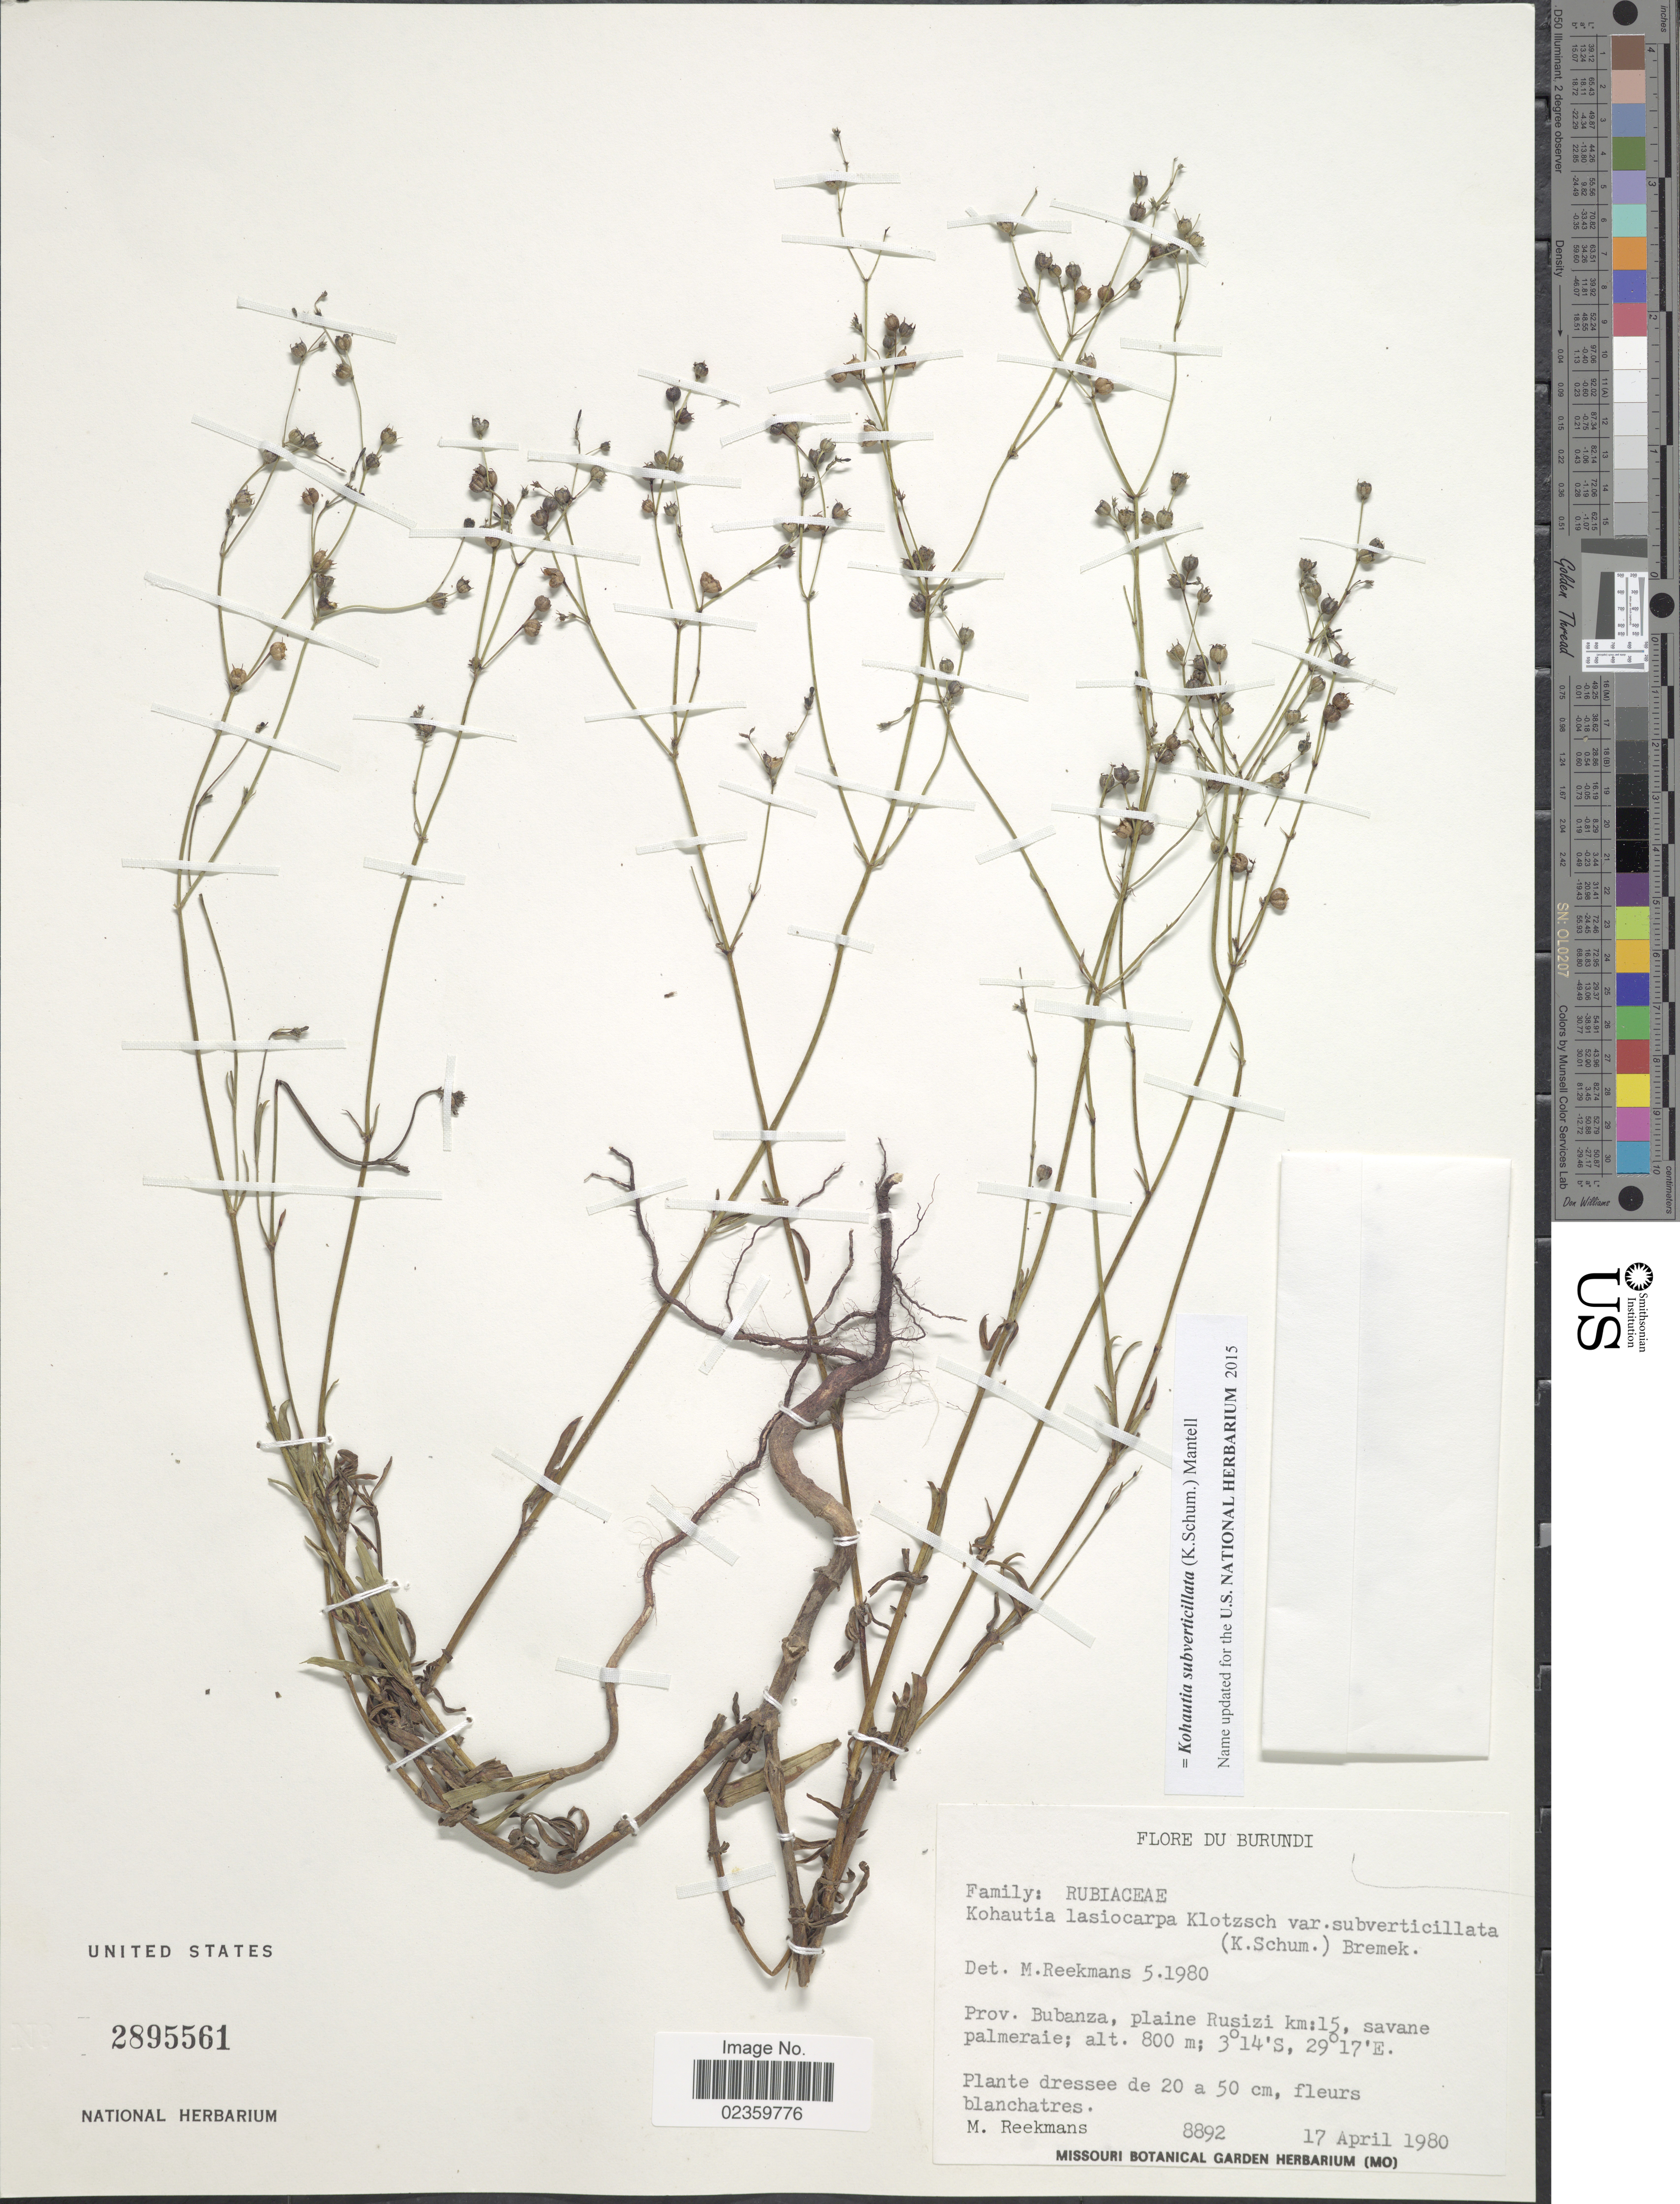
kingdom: Plantae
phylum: Tracheophyta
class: Magnoliopsida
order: Gentianales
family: Rubiaceae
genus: Kohautia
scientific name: Kohautia subverticillata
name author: (K. Schum.) D. Mantell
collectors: M. Reekmans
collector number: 8892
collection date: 1980-04-17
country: Burundi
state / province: Bubanza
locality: Prov. Bubanza, plaine Rusizi km: 15, savane palmeraie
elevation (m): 800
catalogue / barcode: US 2895561